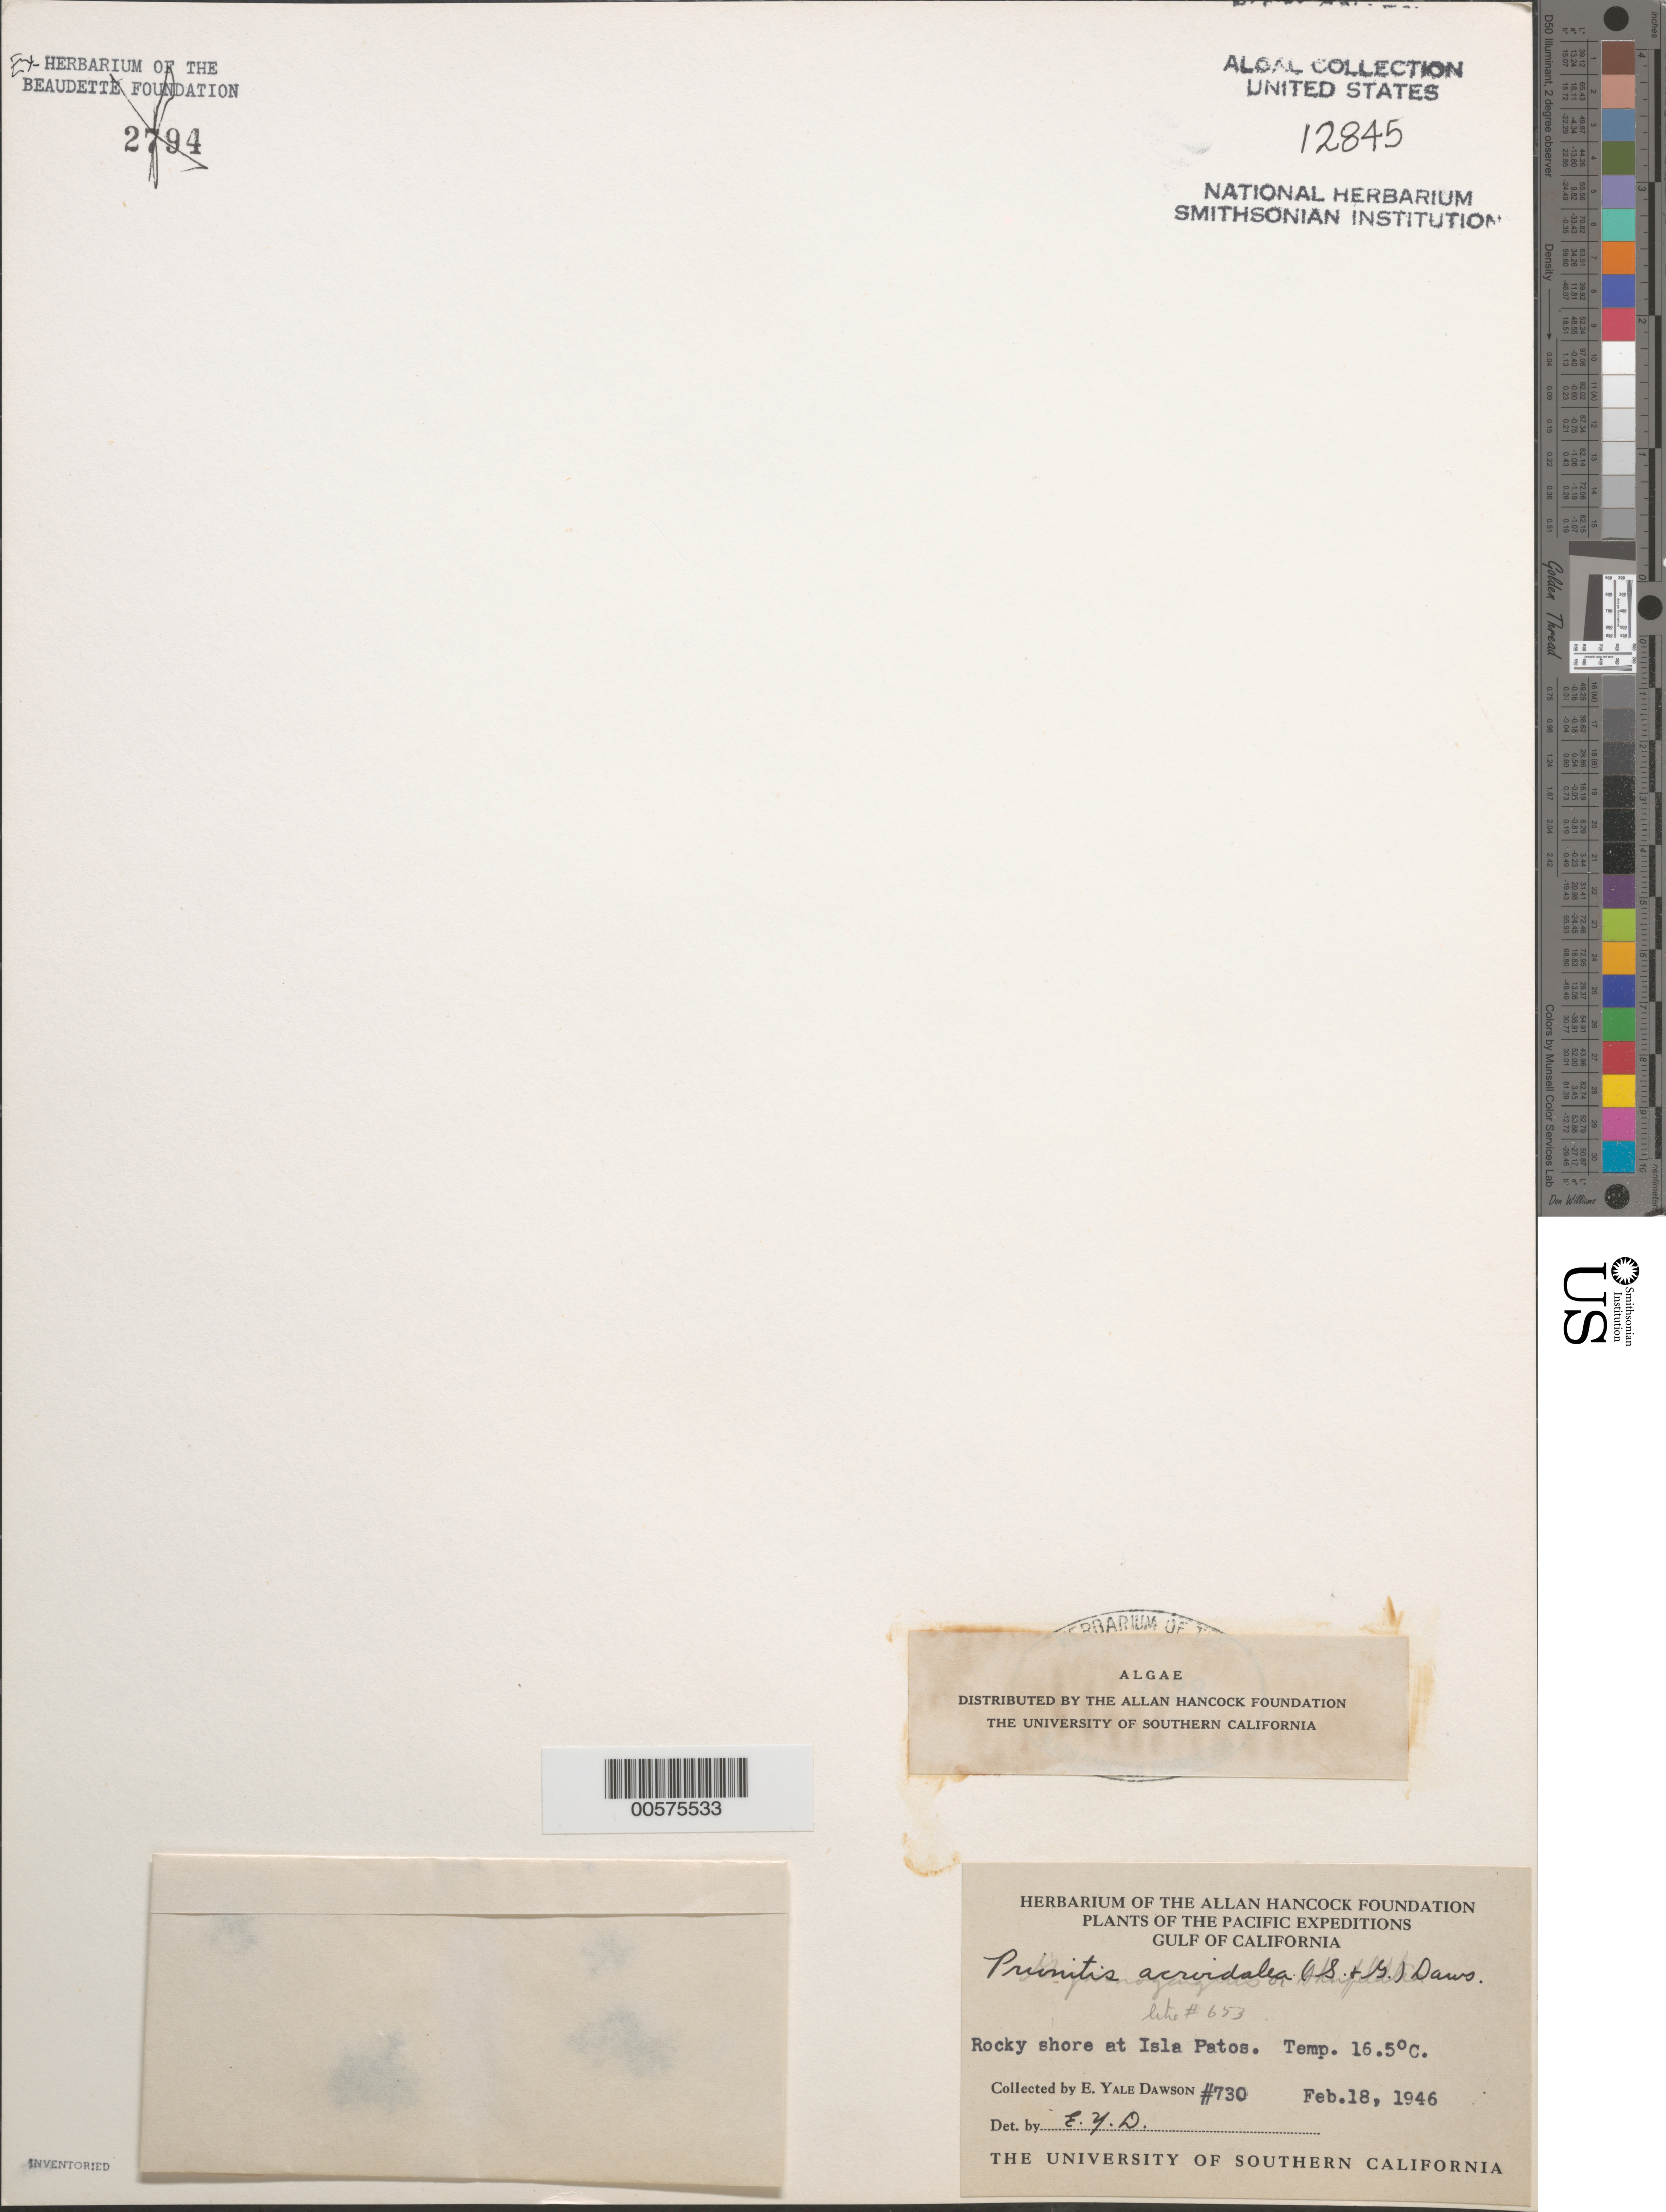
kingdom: Plantae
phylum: Rhodophyta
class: Florideophyceae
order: Cryptonemiales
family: Cryptonemiaceae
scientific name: Prionitis acroidalea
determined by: Dawson, E. Y.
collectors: E. Y. Dawson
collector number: EYD 730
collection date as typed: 18 Feb 1946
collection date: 1946-02-18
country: Mexico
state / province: Sonora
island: Isla Patos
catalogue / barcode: US 12845